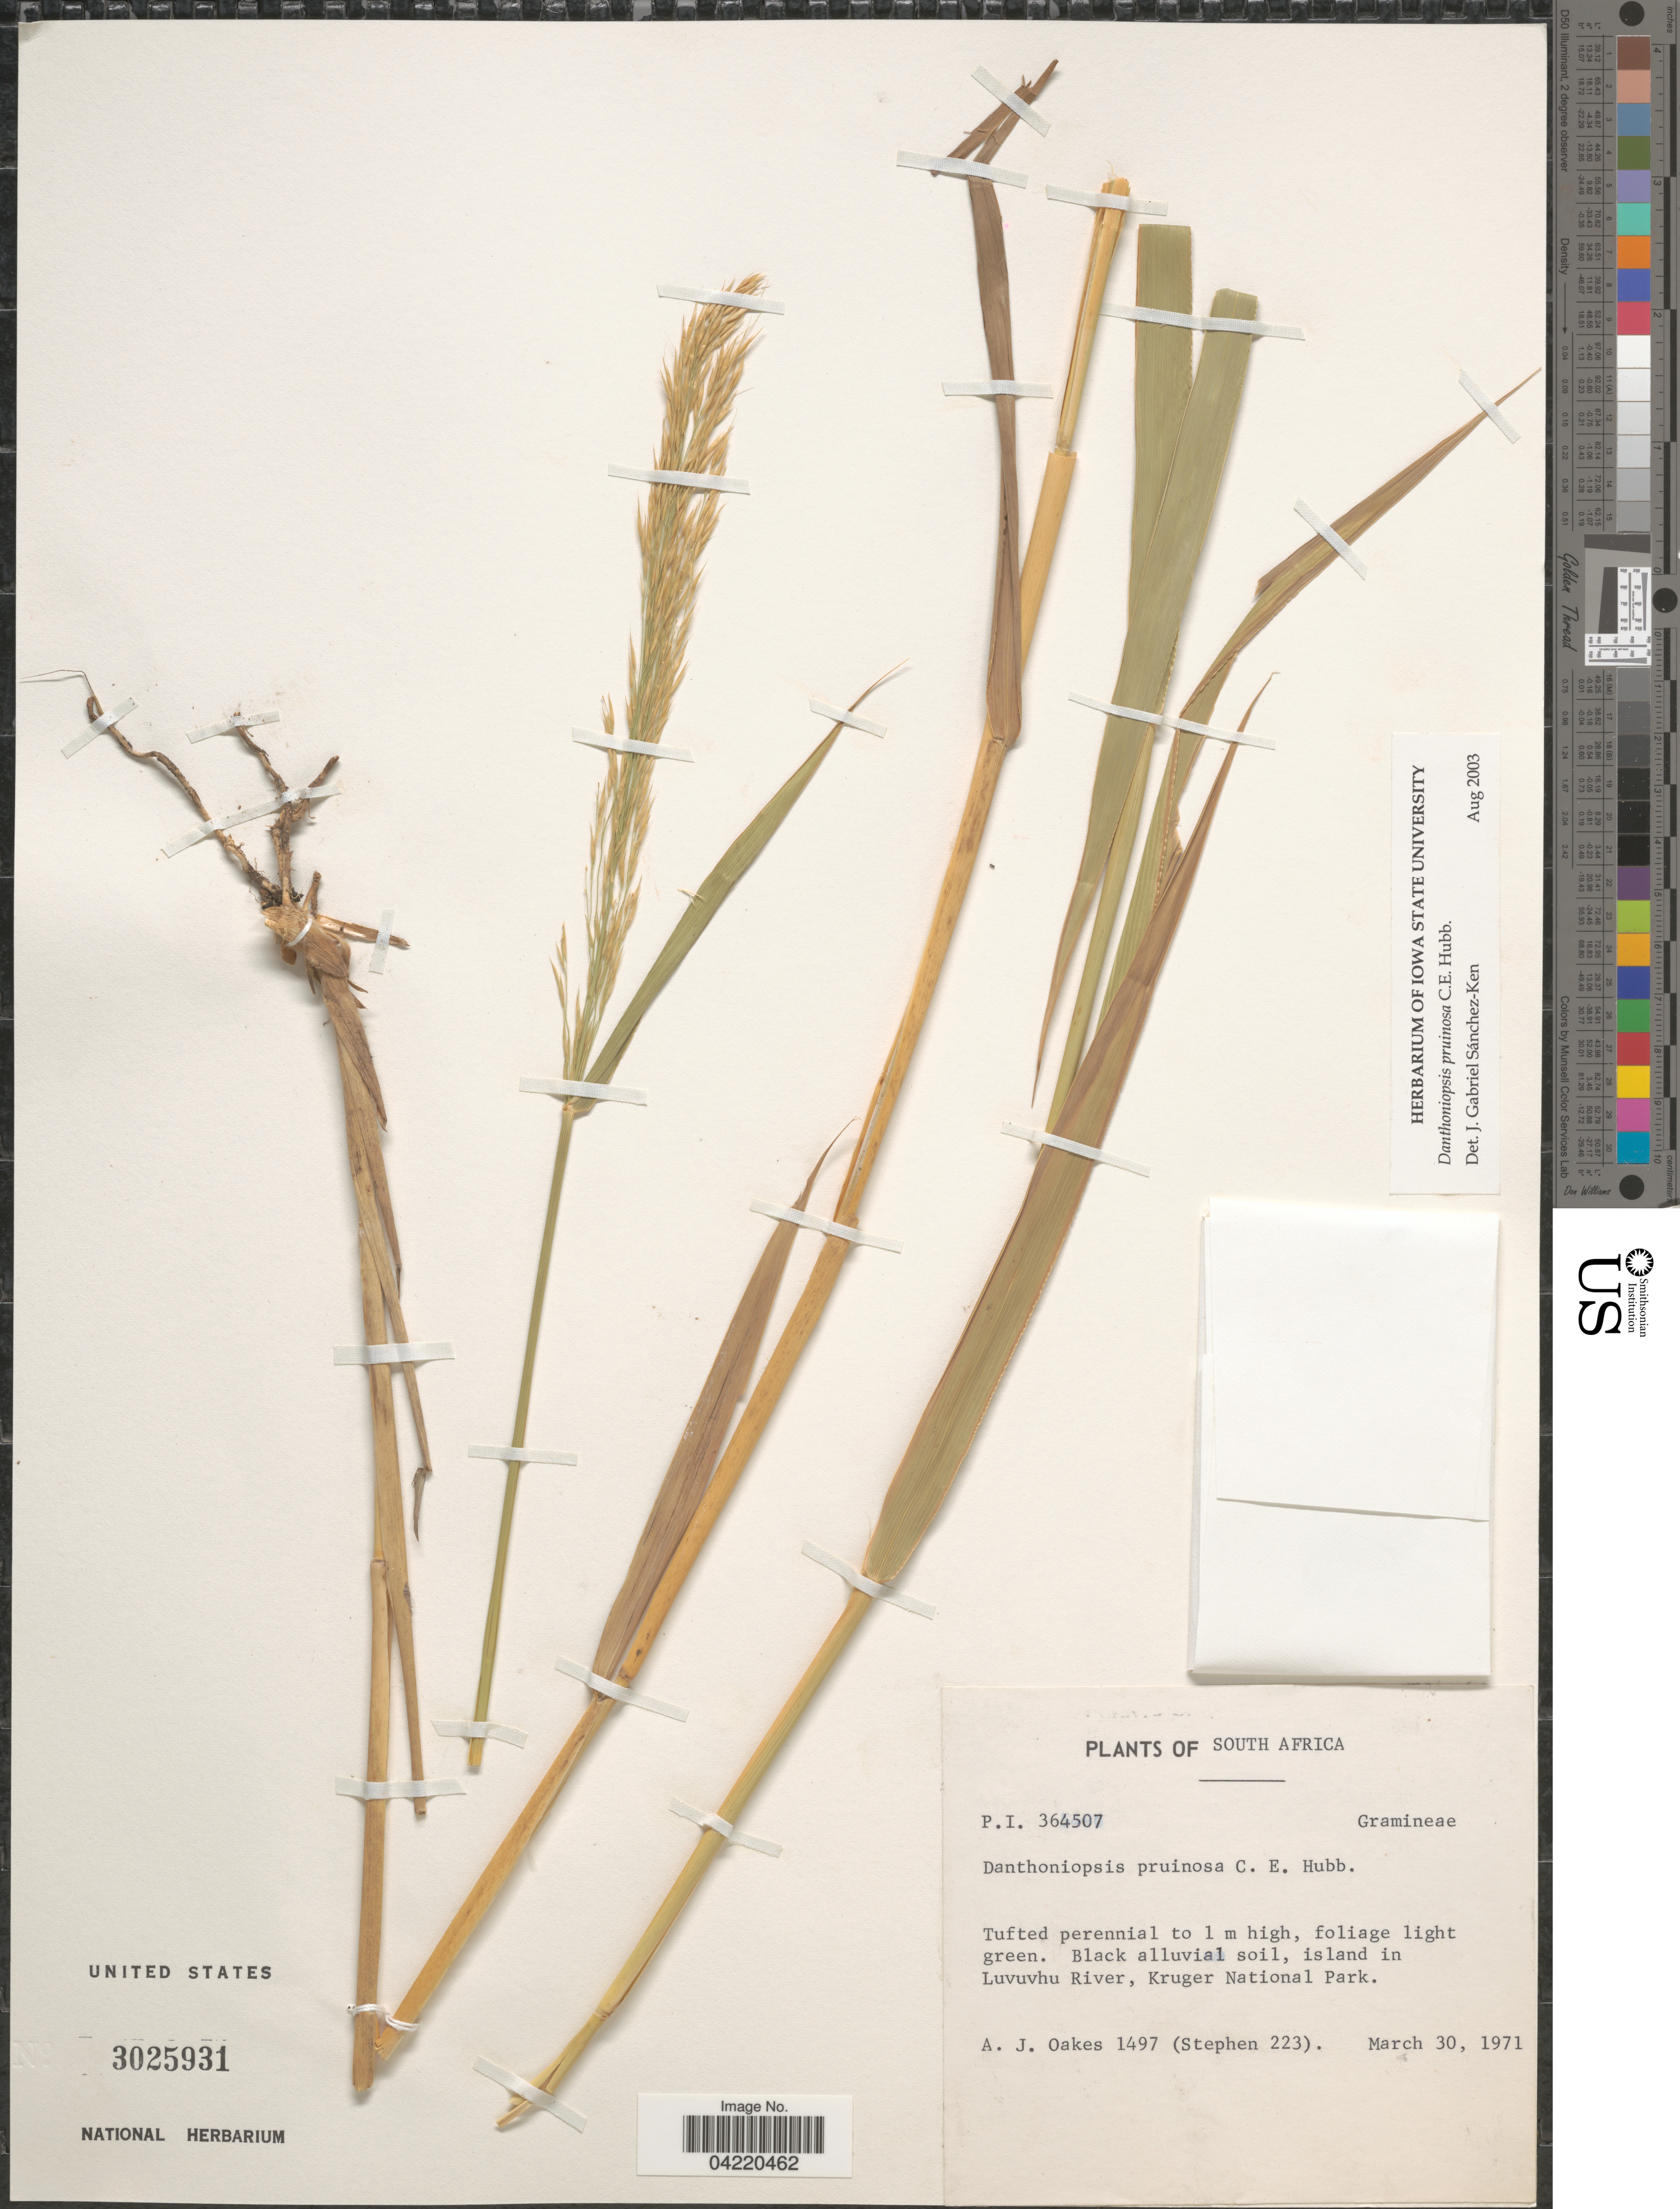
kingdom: Plantae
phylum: Tracheophyta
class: Liliopsida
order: Poales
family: Poaceae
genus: Danthoniopsis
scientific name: Danthoniopsis pruinosa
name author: C. E. Hubb.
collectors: A. Oakes & Stephen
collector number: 1497/223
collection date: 1971-03-30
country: South Africa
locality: Island in Luvuvhu River, Kruger National Park.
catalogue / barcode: US 3025931